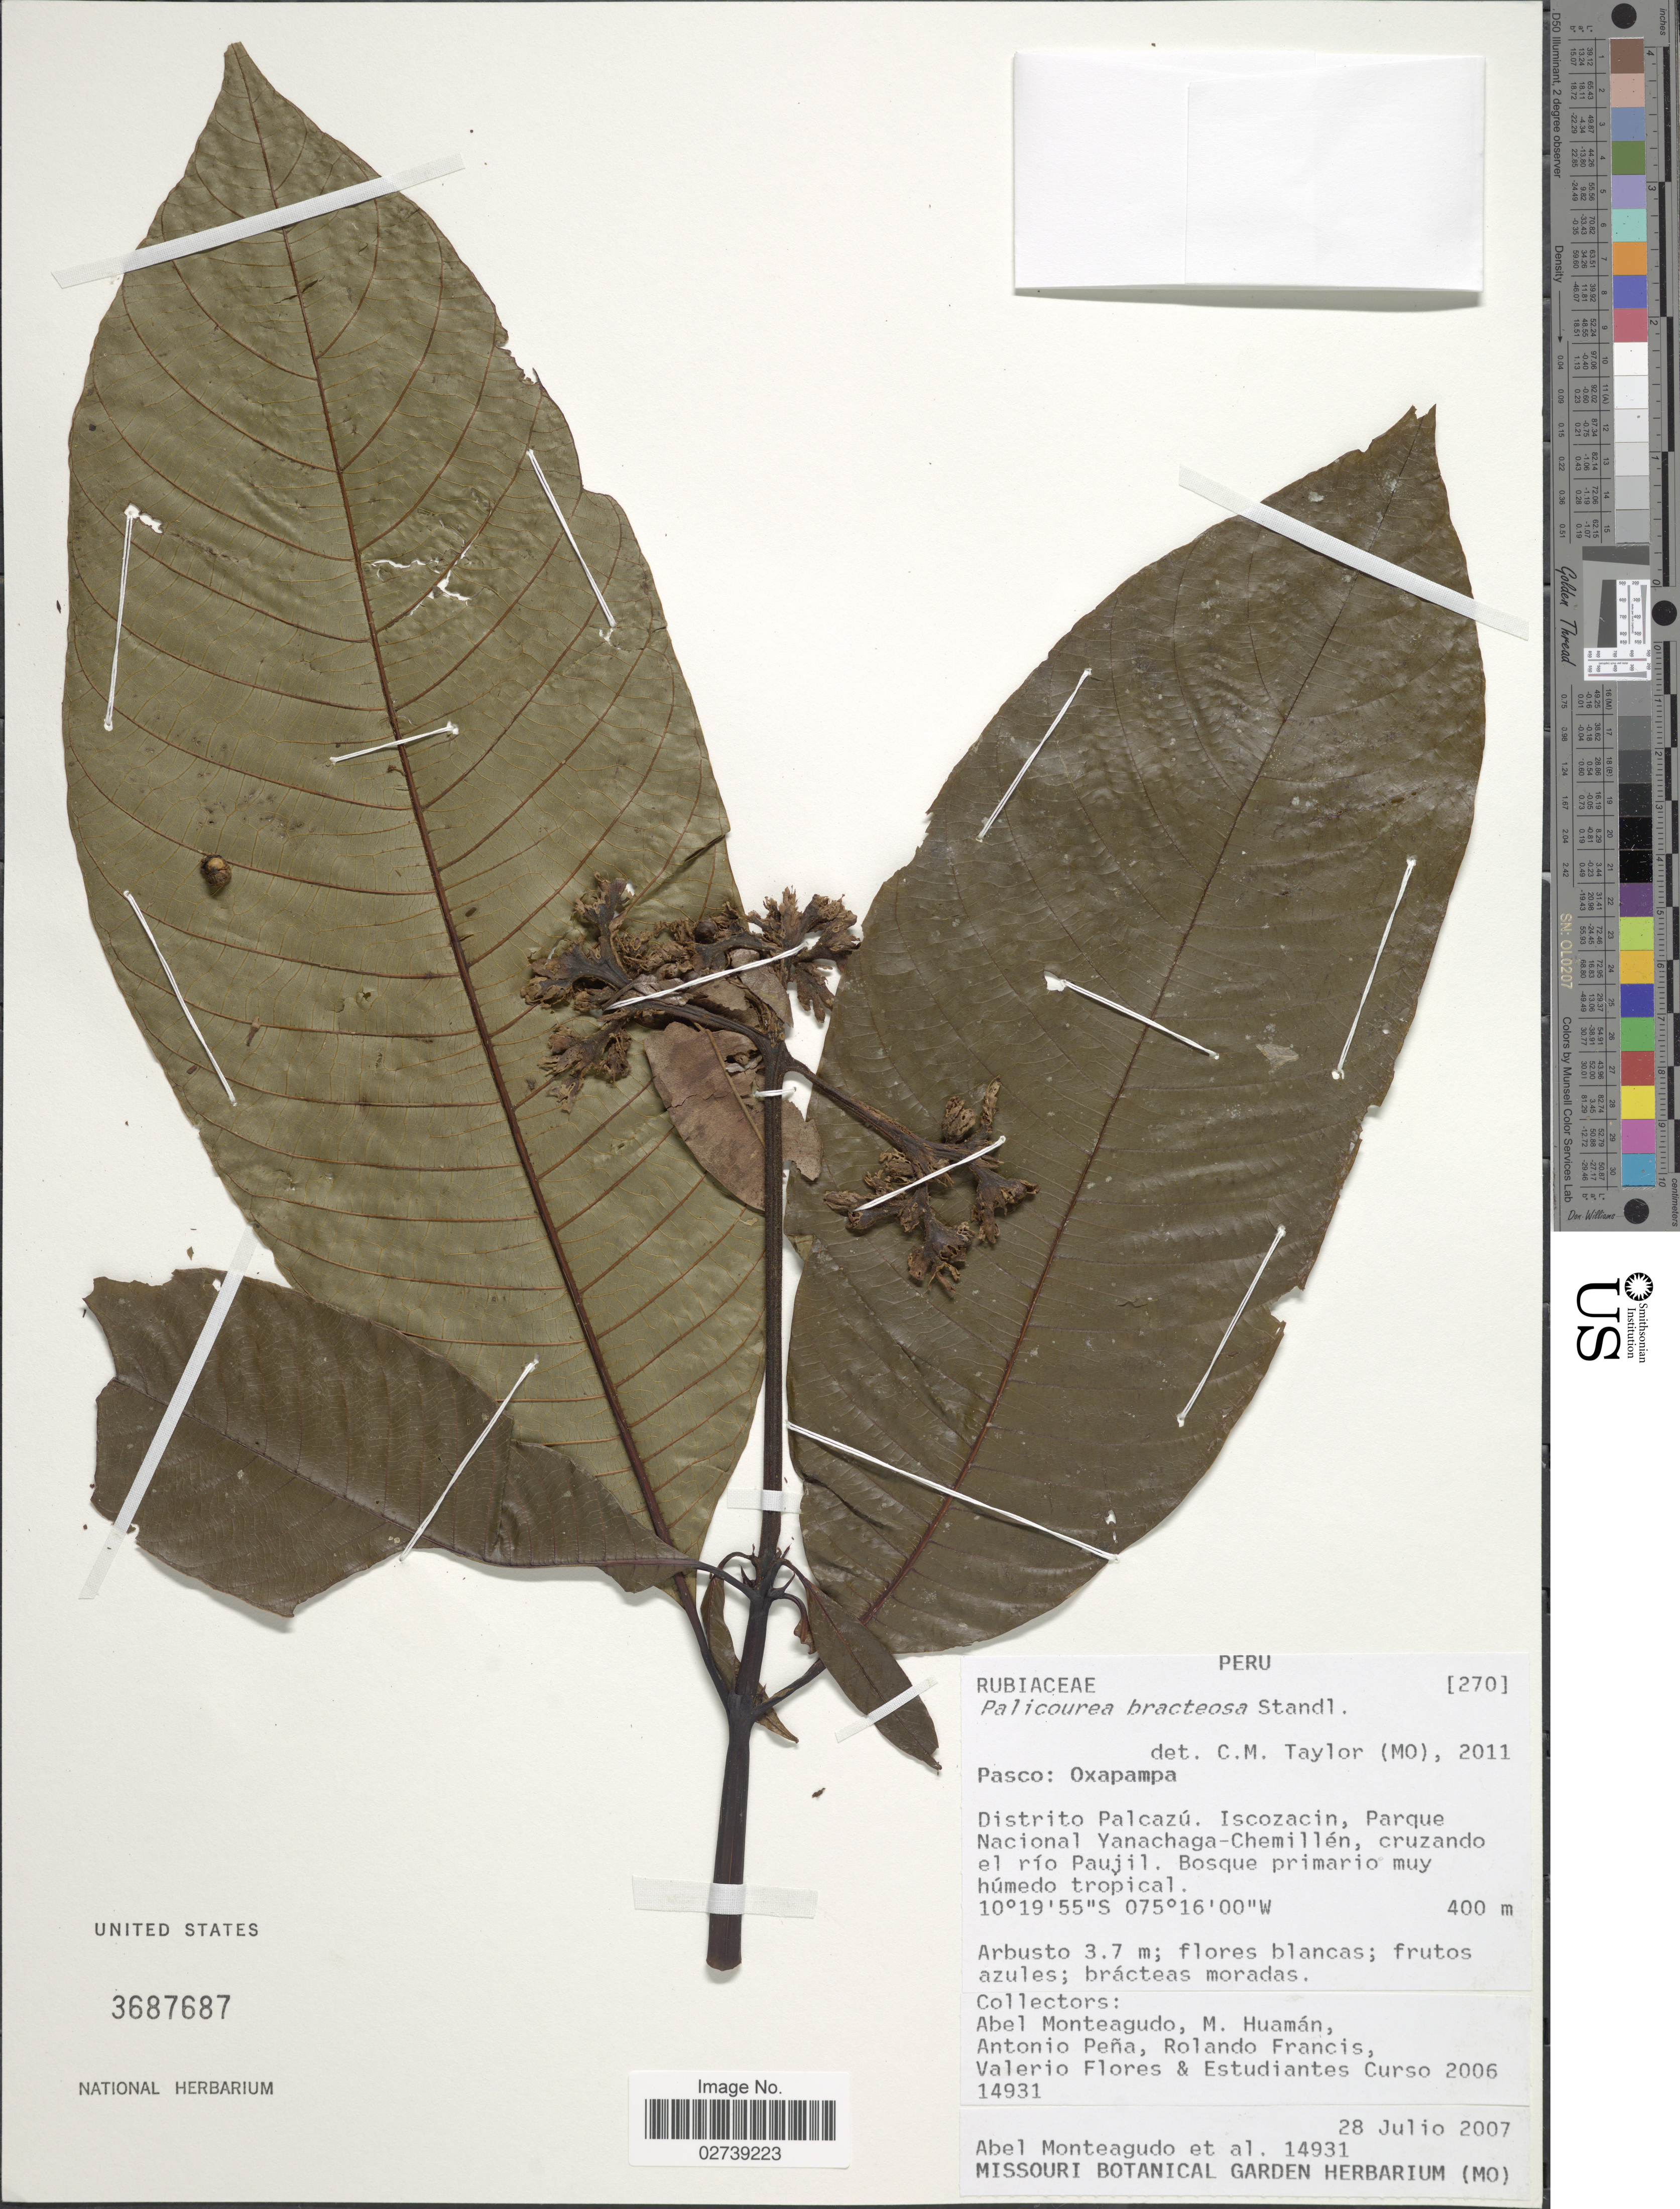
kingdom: Plantae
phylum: Tracheophyta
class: Magnoliopsida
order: Gentianales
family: Rubiaceae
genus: Palicourea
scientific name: Palicourea bracteosa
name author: Standl.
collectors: A. Monteagudo, M. Huamán, A. Peña, R. Francis & et al.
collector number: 14931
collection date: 2007-07-28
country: Peru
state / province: Pasco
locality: Oxapampa. Distrito Palcazu. Iscozacin, Parque Nacional Yanachaga-Chemillen, cruzando el rio Paujil.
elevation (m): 400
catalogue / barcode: US 3687687